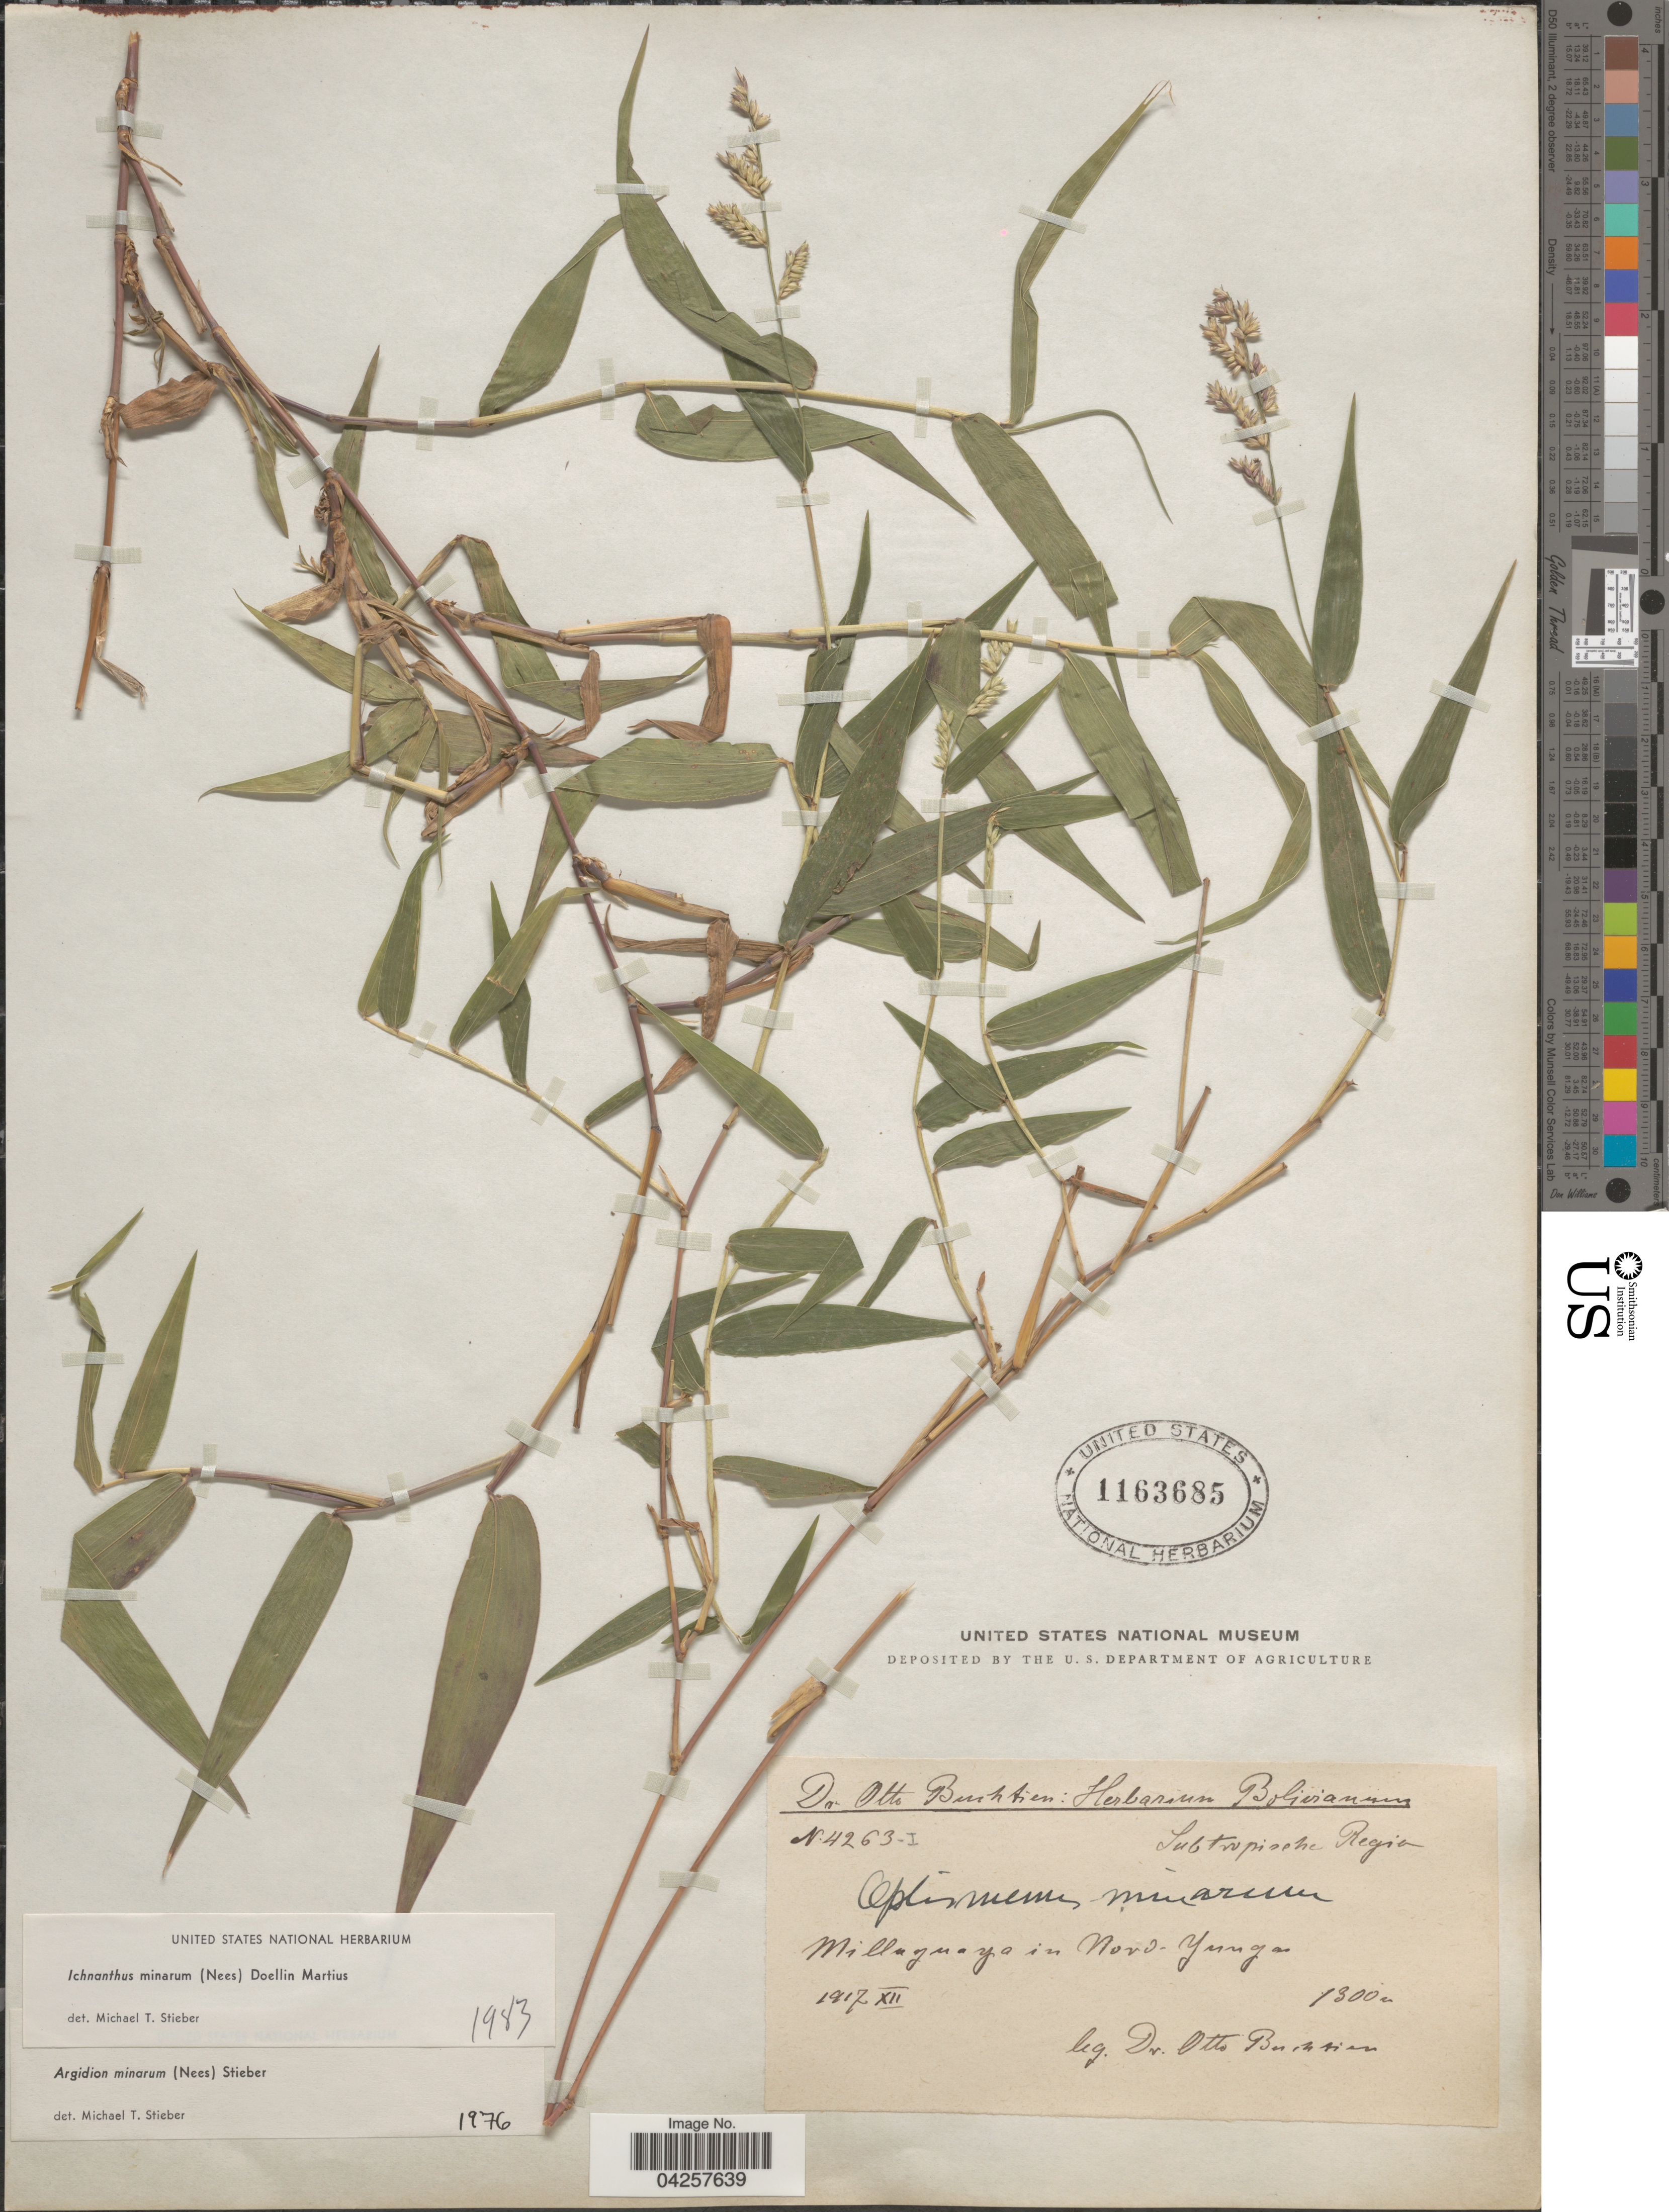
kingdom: Plantae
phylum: Tracheophyta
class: Liliopsida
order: Poales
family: Poaceae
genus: Echinolaena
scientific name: Echinolaena minarum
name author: (Nees) Pilg.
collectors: O. Buchtien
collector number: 4263-I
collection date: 1917-12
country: Bolivia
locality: Subtropische Regio. Milluguaya in Nord-Yungas.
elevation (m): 1300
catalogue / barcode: US 1163685